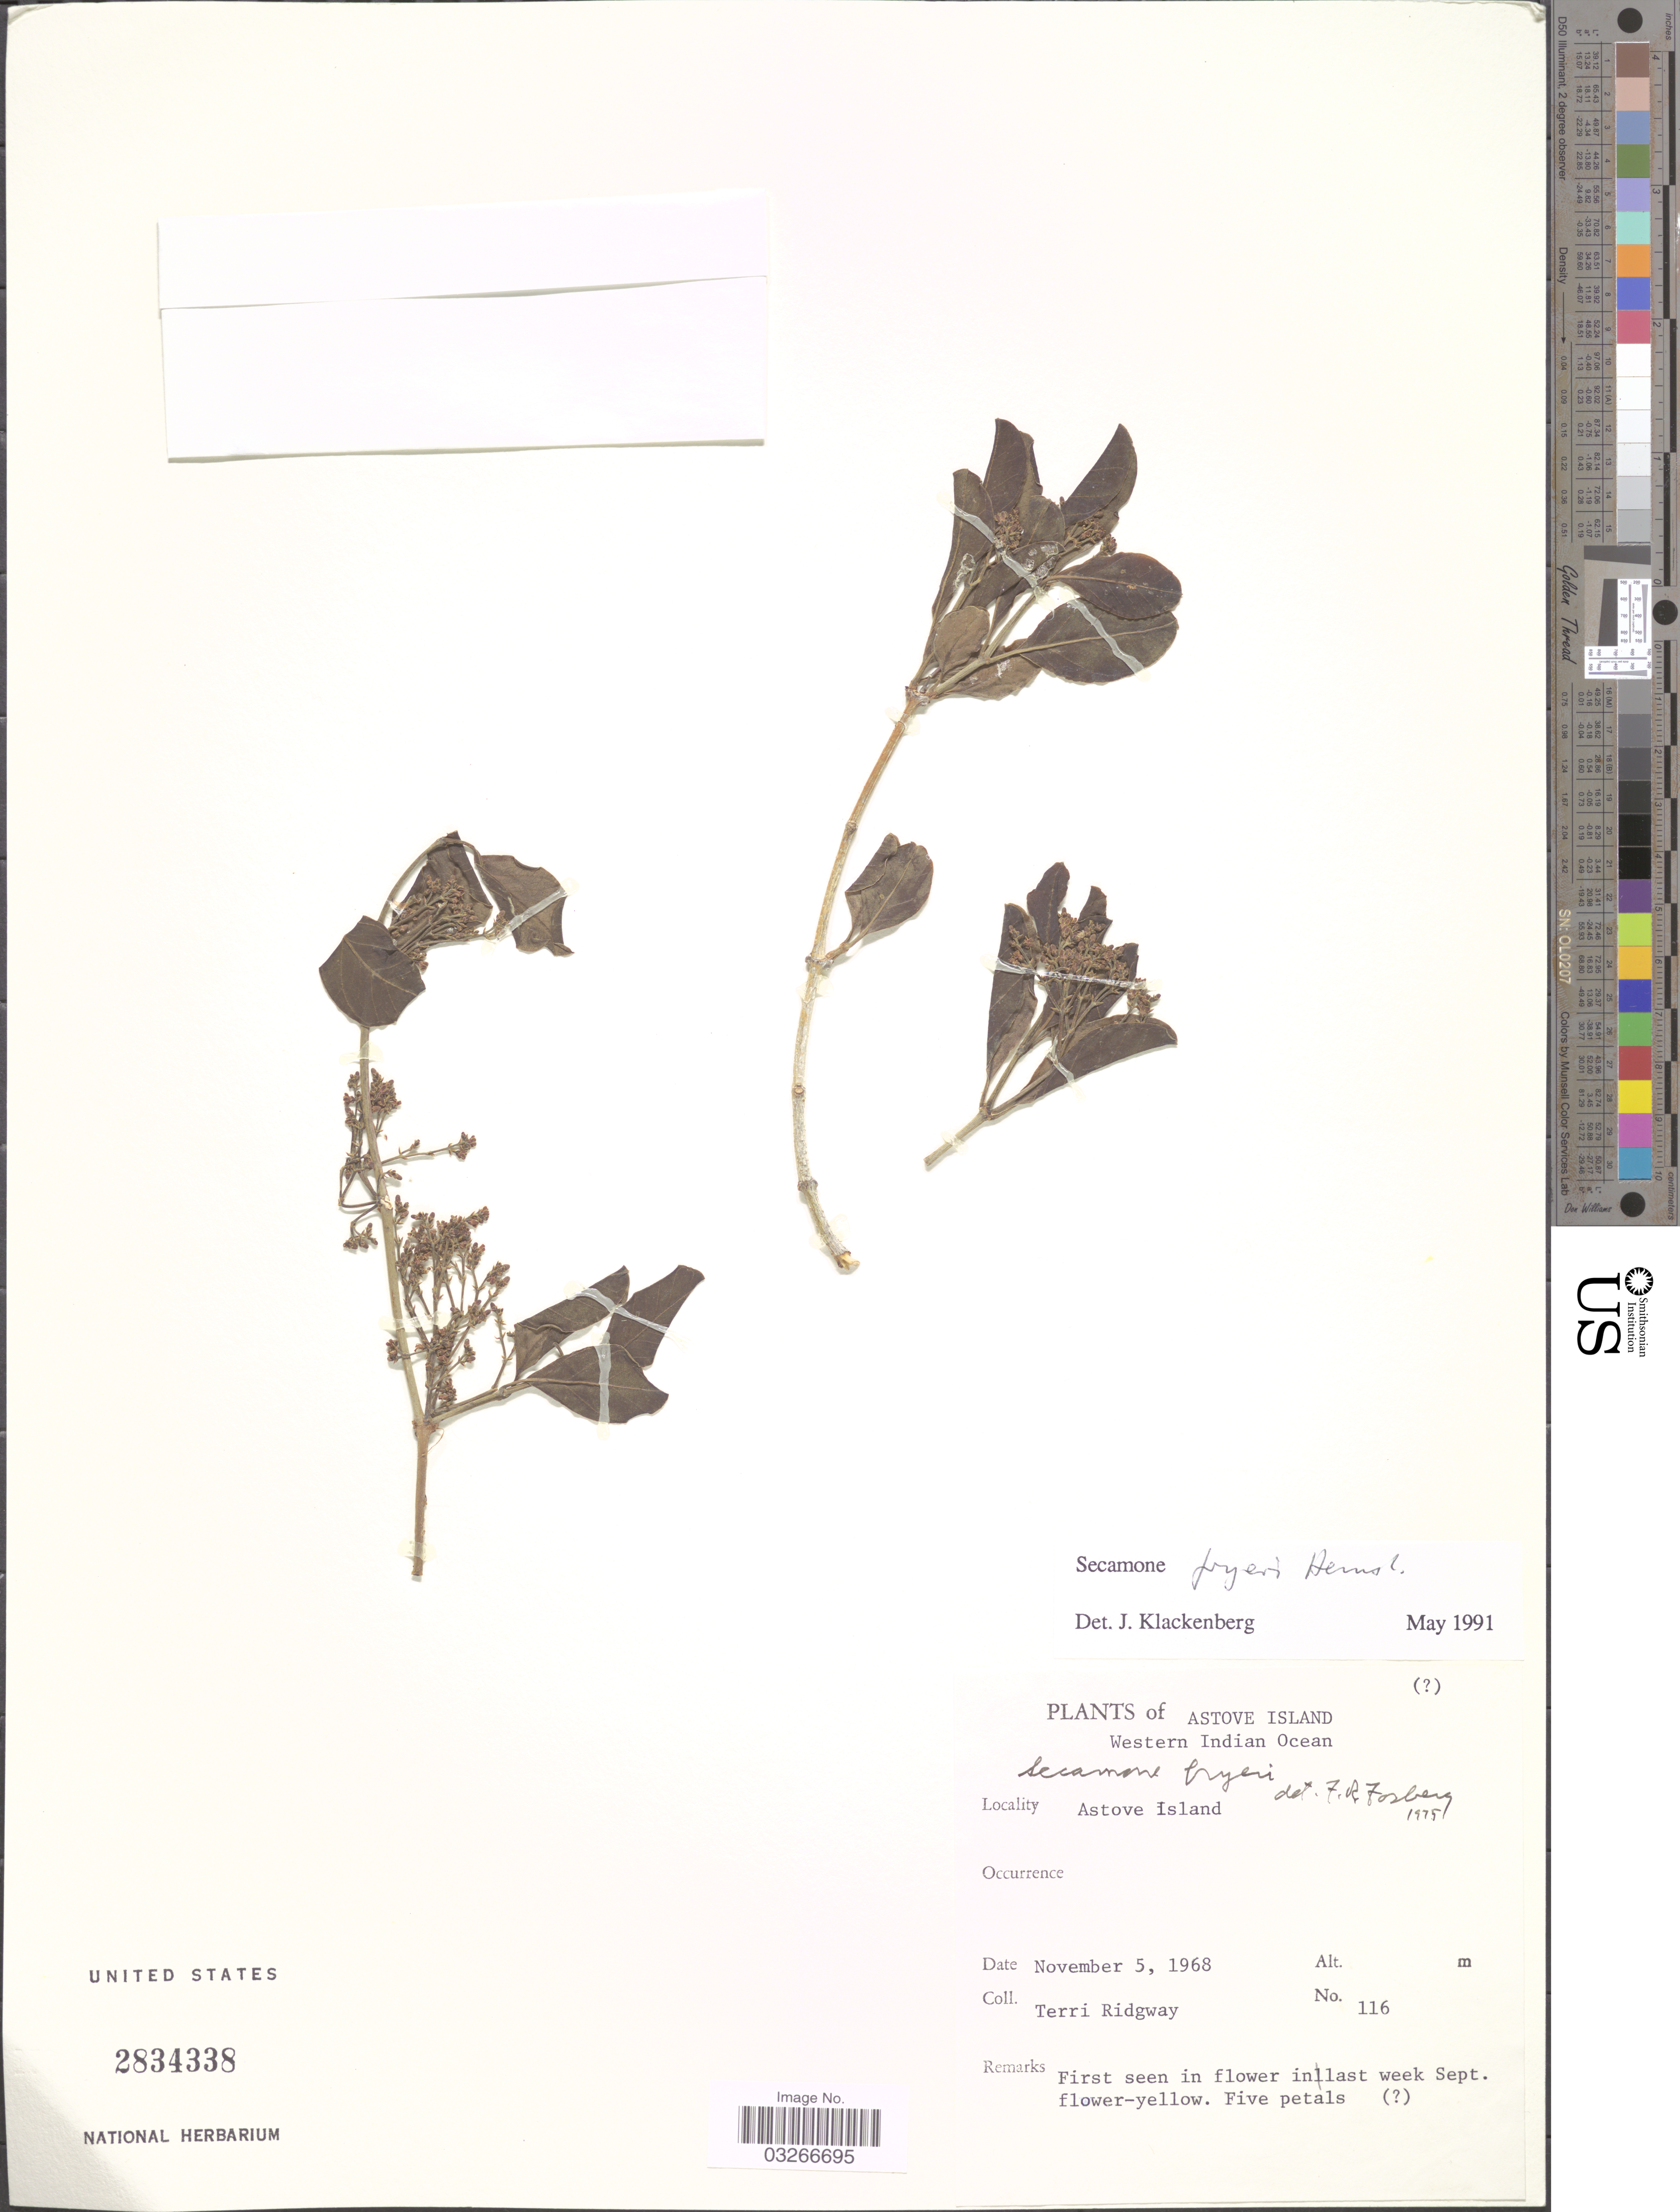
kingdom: Plantae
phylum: Tracheophyta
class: Magnoliopsida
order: Gentianales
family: Apocynaceae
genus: Secamone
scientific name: Secamone fryeri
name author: Hemsl.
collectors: T. Ridgway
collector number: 116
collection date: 1968-11-05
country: Seychelles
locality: Astove Island, Western Indian Ocean, Astove Island.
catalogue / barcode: US 2834338